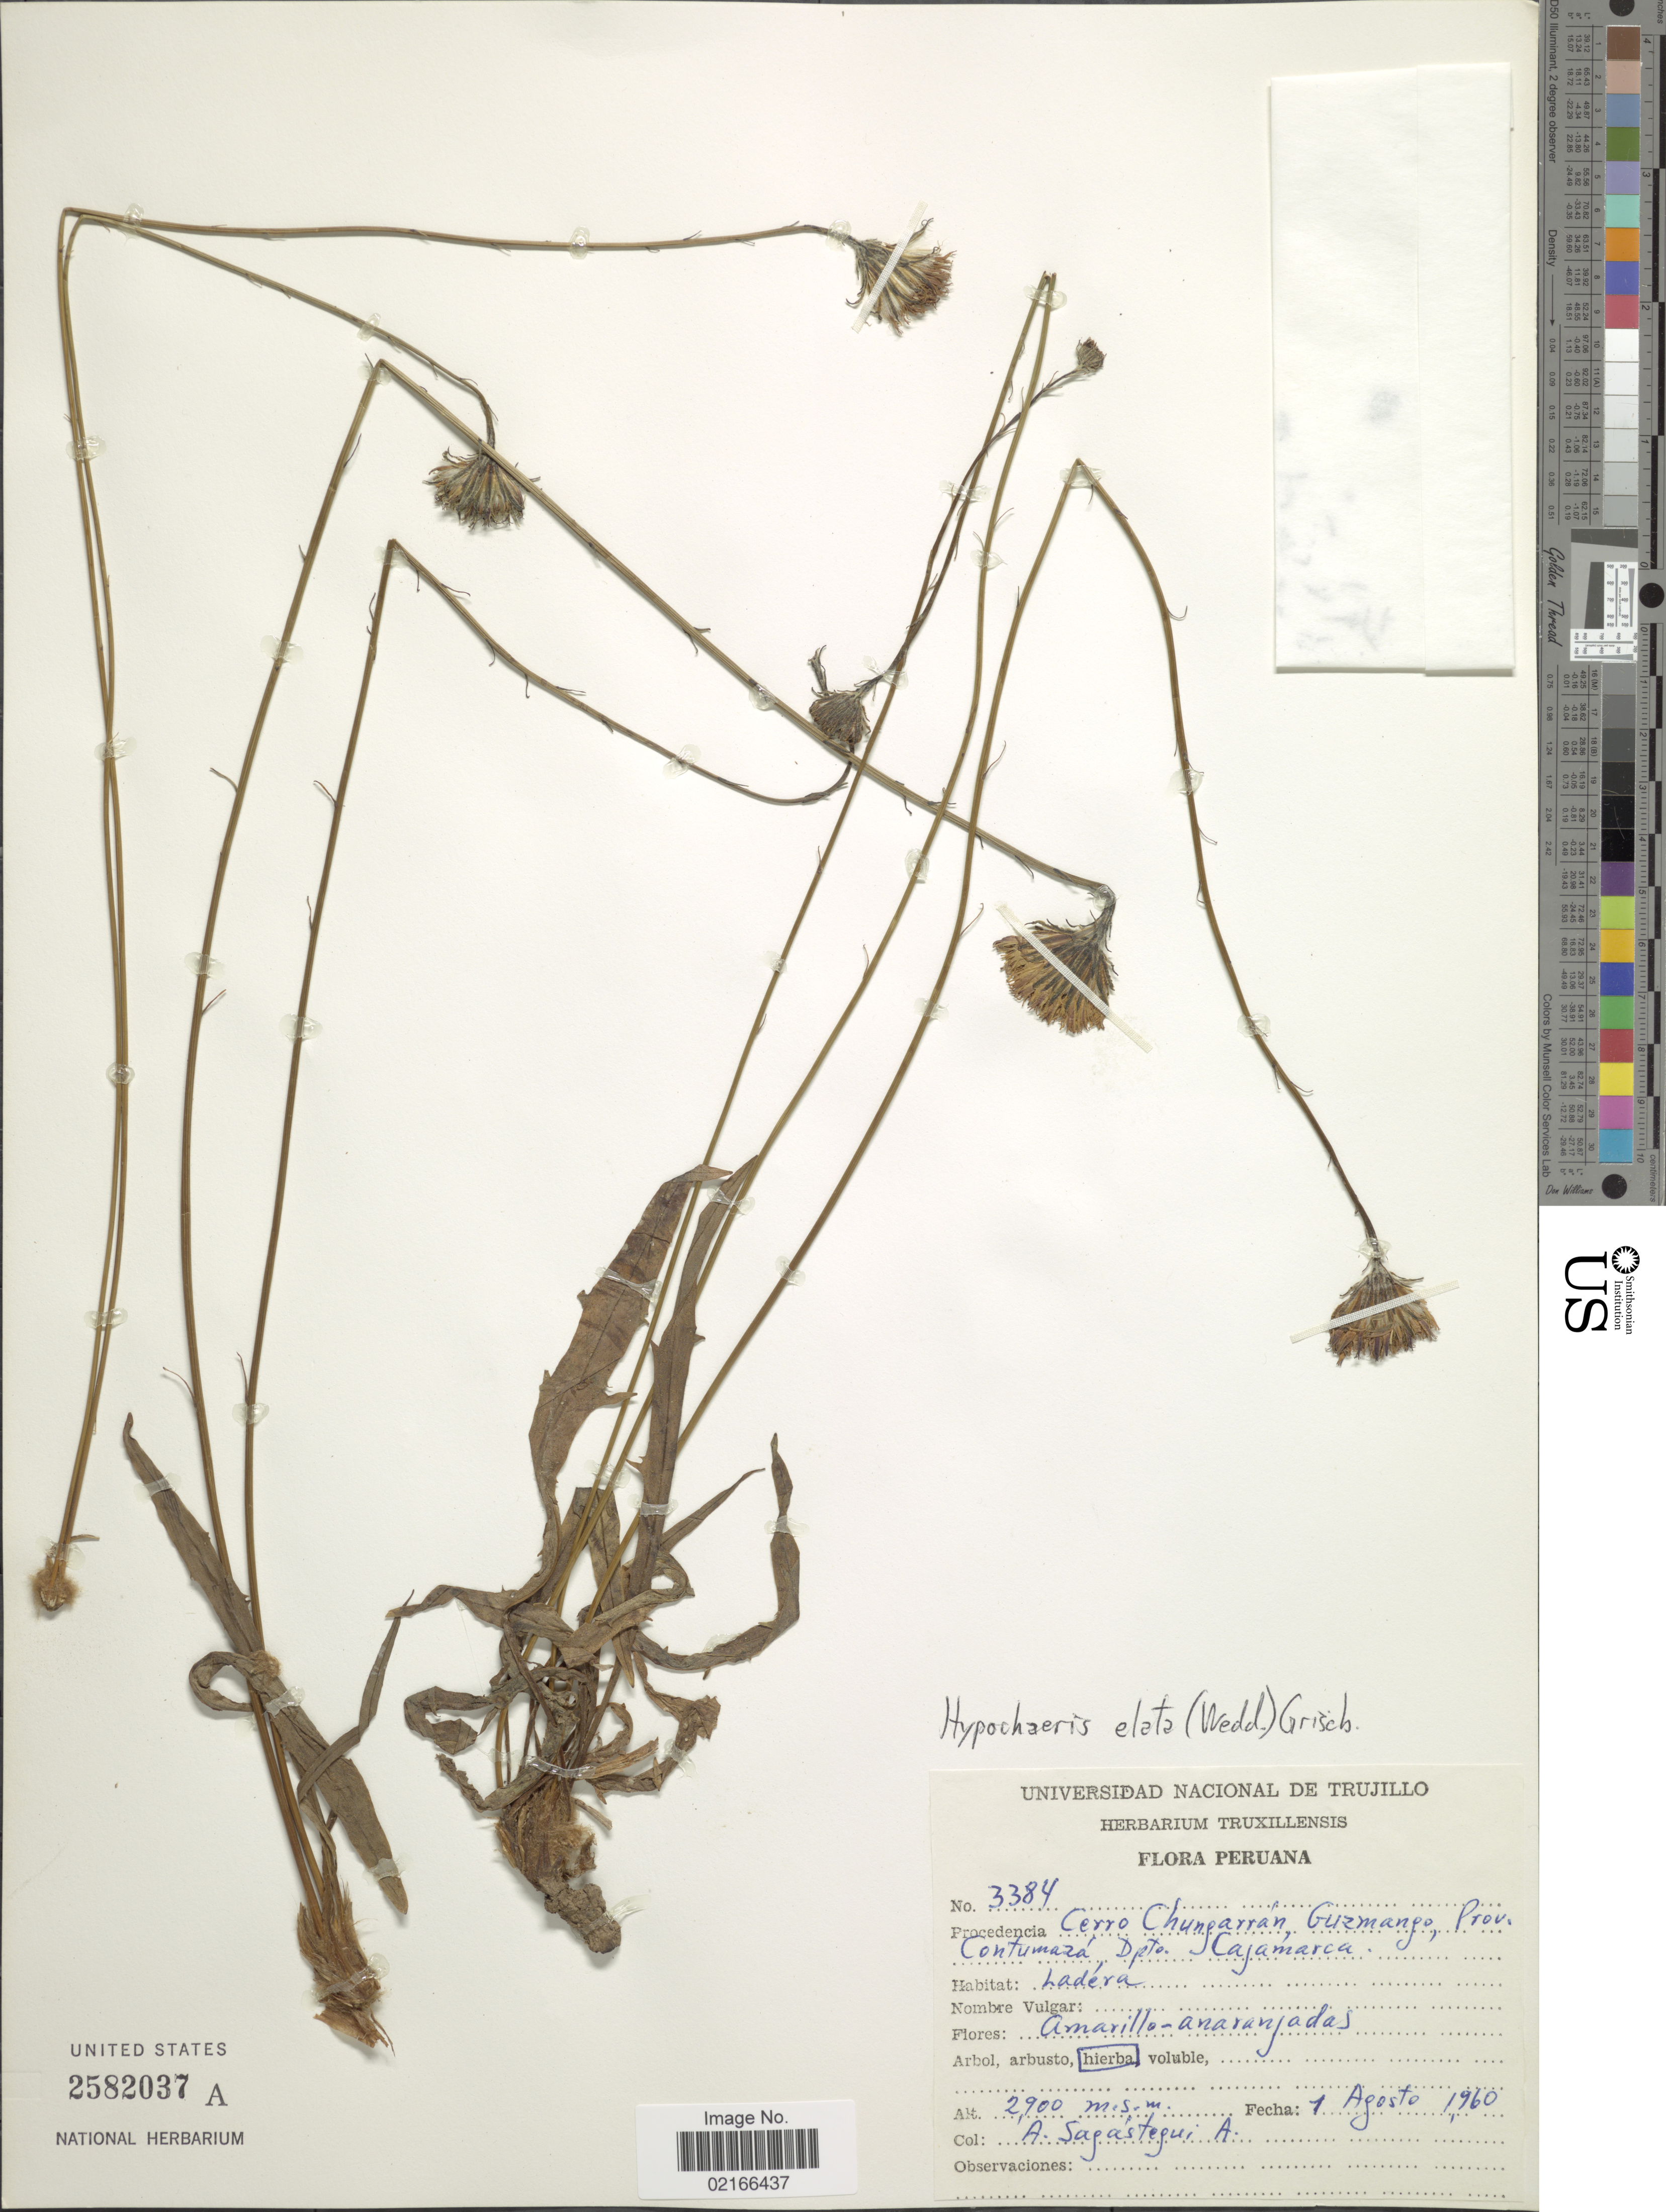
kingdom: Plantae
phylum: Tracheophyta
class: Magnoliopsida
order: Asterales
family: Asteraceae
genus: Hypochaeris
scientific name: Hypochaeris elata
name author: (Wedd.) Griseb.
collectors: A. Sagástegui A.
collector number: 3384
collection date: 1960-08-01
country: Peru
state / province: Cajamarca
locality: Cerro Chunparrán, Guzmango, Prov. Contumazá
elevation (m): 2900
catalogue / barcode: US 2582037A